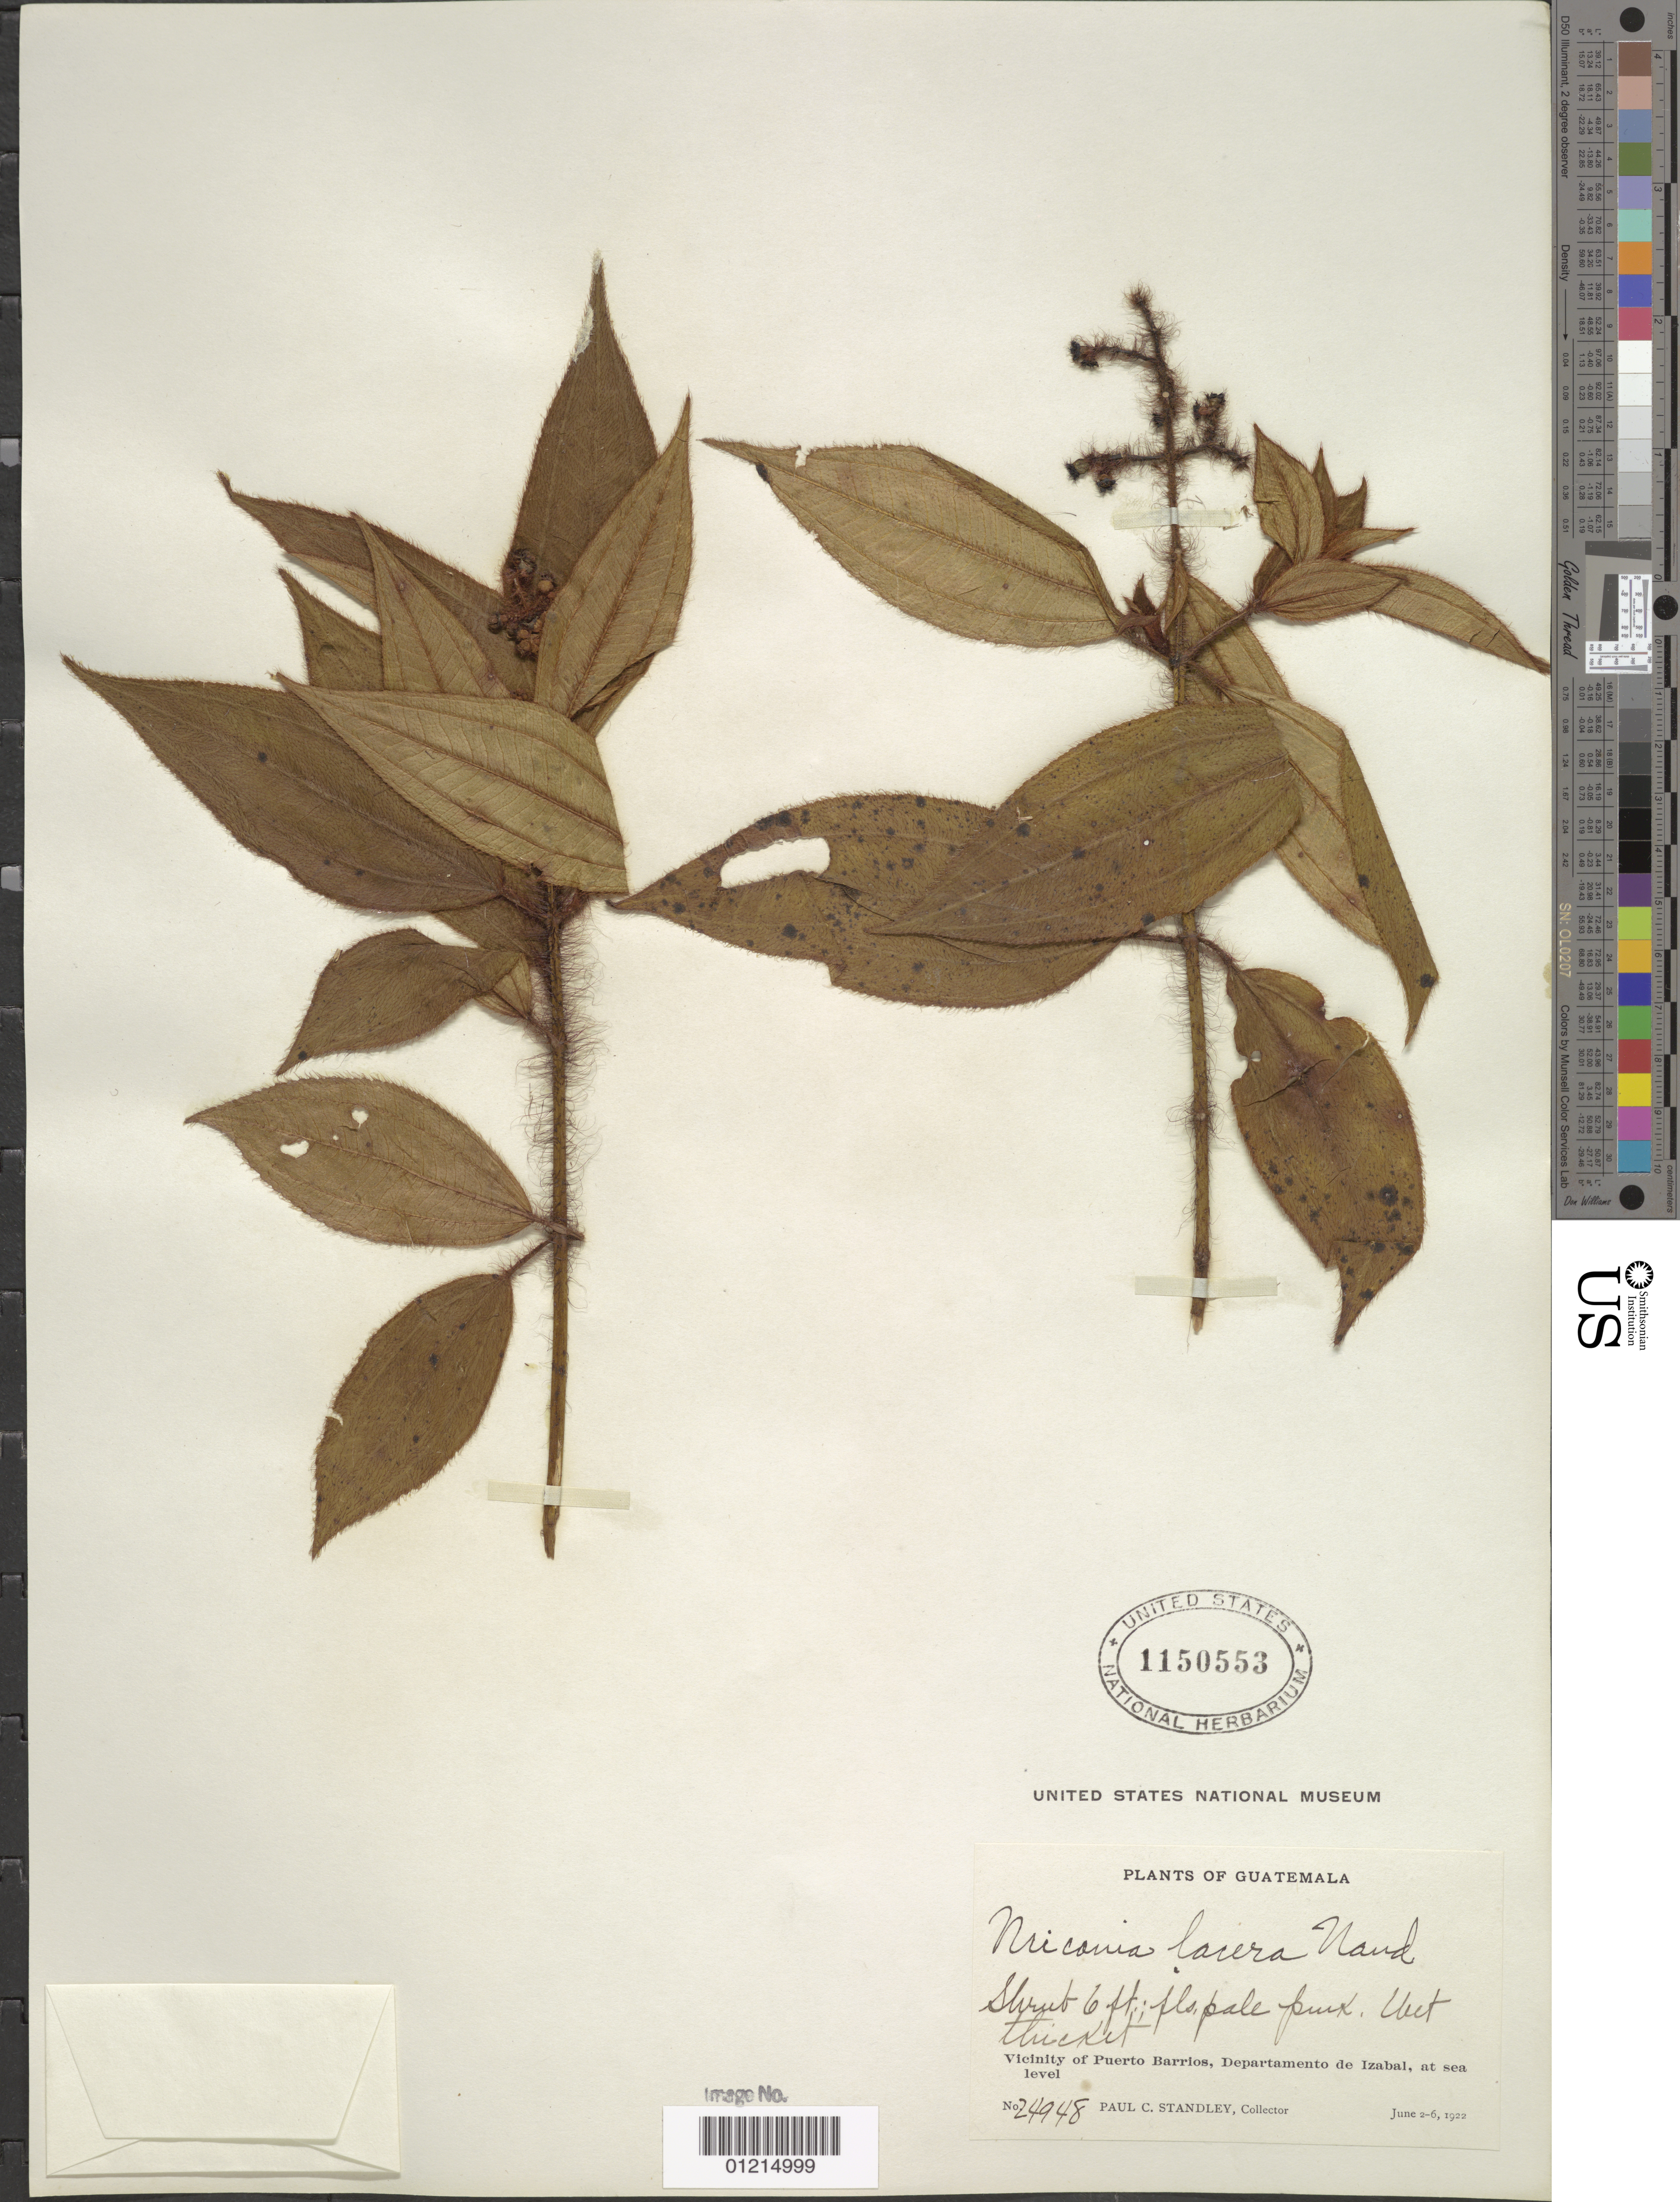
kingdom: Plantae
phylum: Tracheophyta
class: Magnoliopsida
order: Myrtales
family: Melastomataceae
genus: Miconia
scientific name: Miconia lacera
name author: (Bonpl.) Naudin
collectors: P. C. Standley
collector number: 24948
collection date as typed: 02 Jun 1922 to 06 Jun 1922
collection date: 1922-06-02/1922-06-06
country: Guatemala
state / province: Izabal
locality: Vicinity of Puerto Barrios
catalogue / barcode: US 1150553